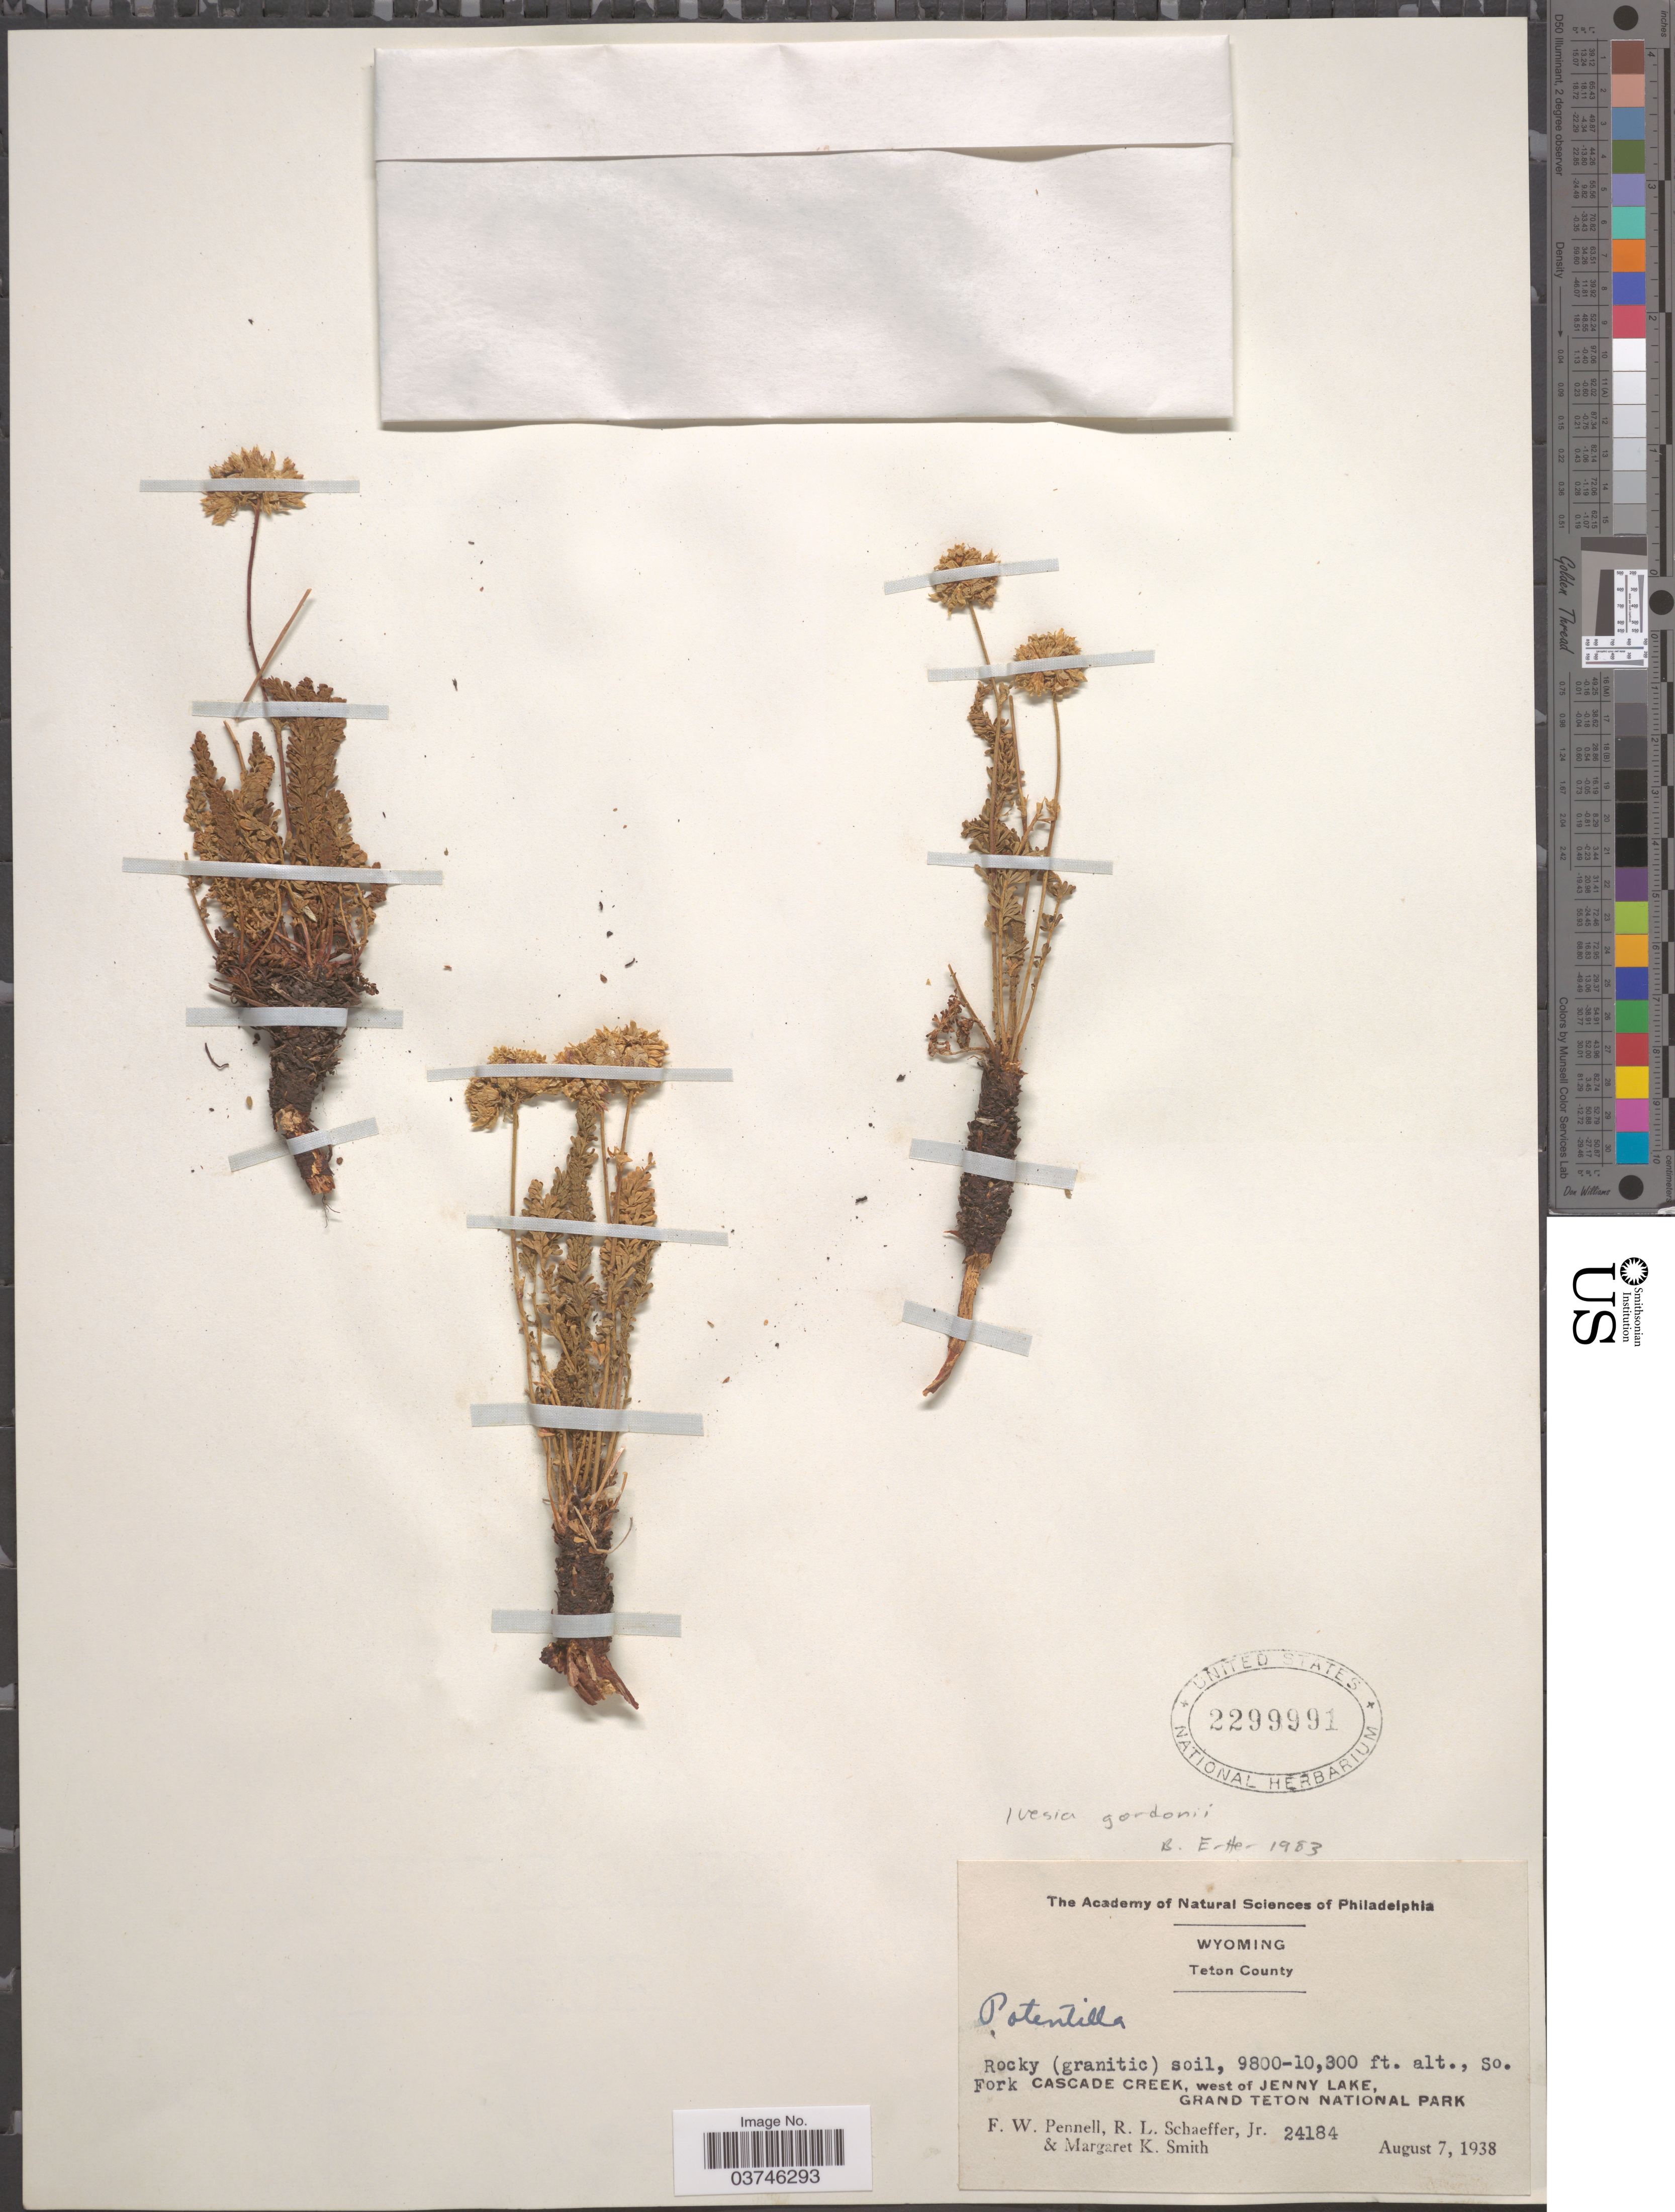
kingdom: Plantae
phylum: Tracheophyta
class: Magnoliopsida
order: Rosales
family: Rosaceae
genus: Potentilla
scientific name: Potentilla gordonii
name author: (Hook.) Greene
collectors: F. W. Pennell, R. L. Schaeffer Jr. & M. Smith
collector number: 24184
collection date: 1938-08-07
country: United States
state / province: Wyoming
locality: Teton County. Fork Cascade Creek, west of Jenny Lake, Grand Teton National Park.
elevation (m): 2987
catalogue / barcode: US 2299991